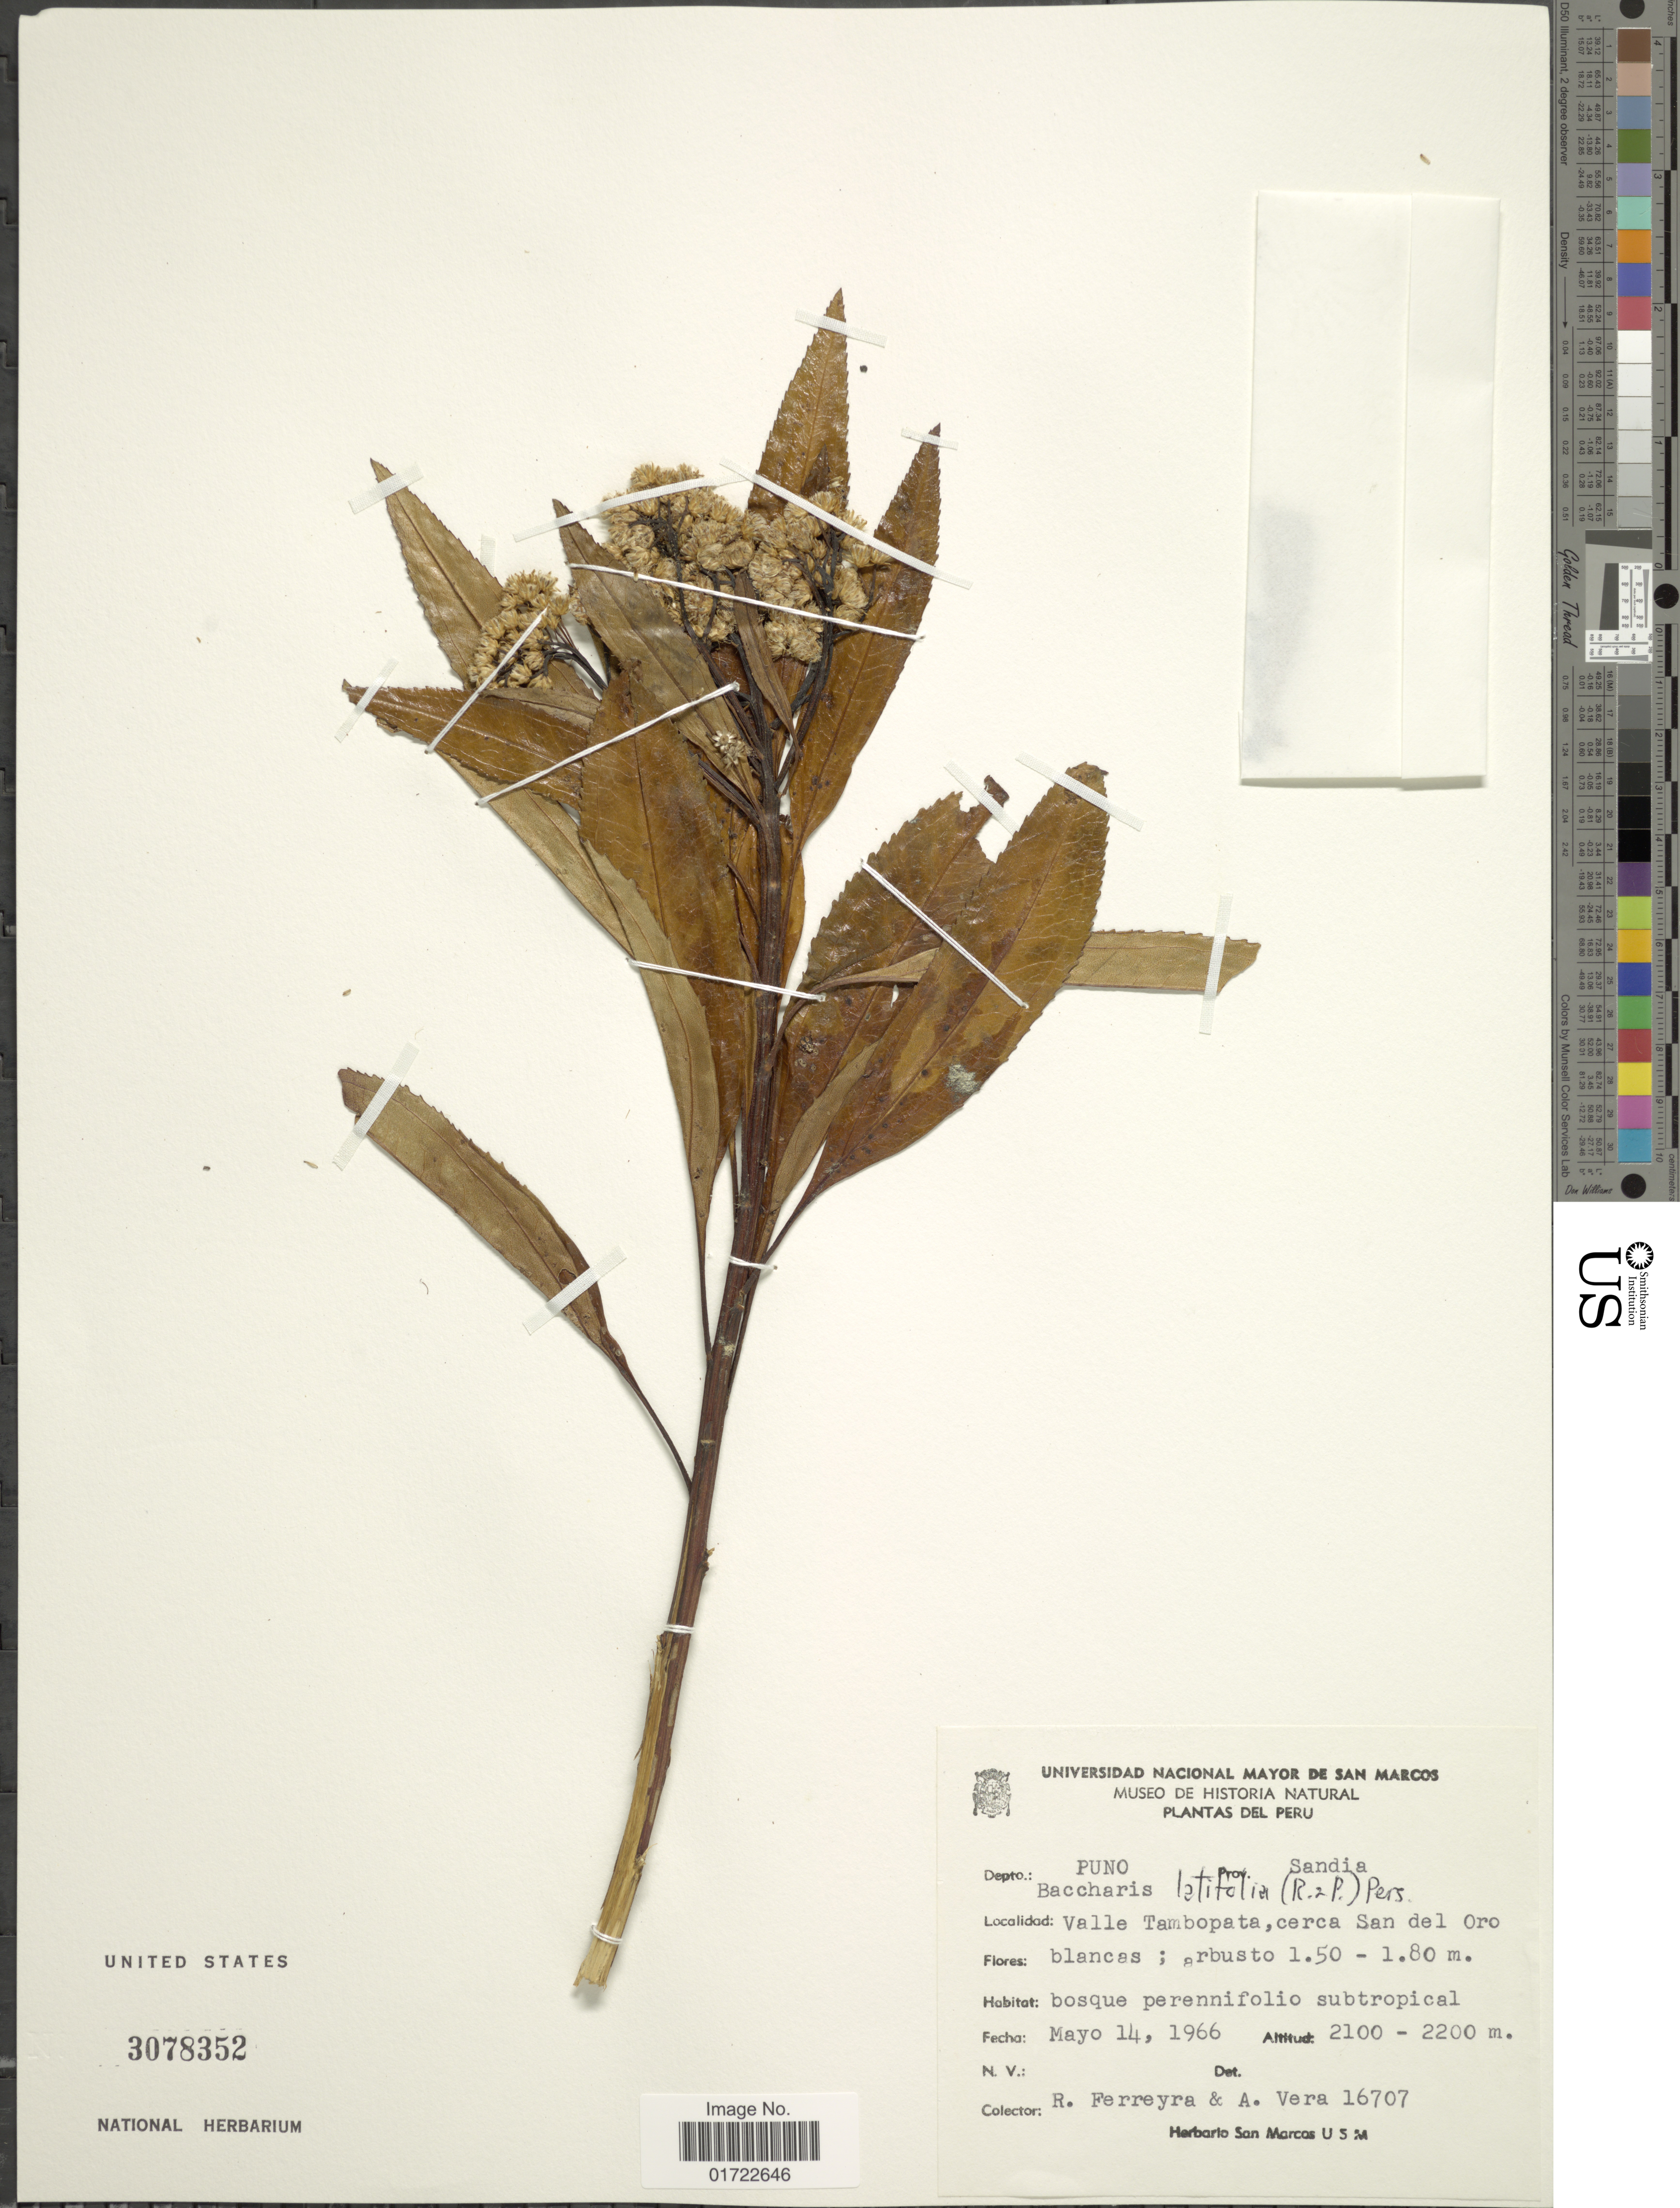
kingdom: Plantae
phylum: Tracheophyta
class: Magnoliopsida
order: Asterales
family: Asteraceae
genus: Baccharis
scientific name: Baccharis latifolia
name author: (Ruiz & Pav.) Pers.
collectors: R. A. Ferreyra & A. Vera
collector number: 16707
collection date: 1966-05-14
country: Peru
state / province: Puno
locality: Prov. Sandia, Valle Tambopata, cera San del Oro.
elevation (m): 2100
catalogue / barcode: US 3078352